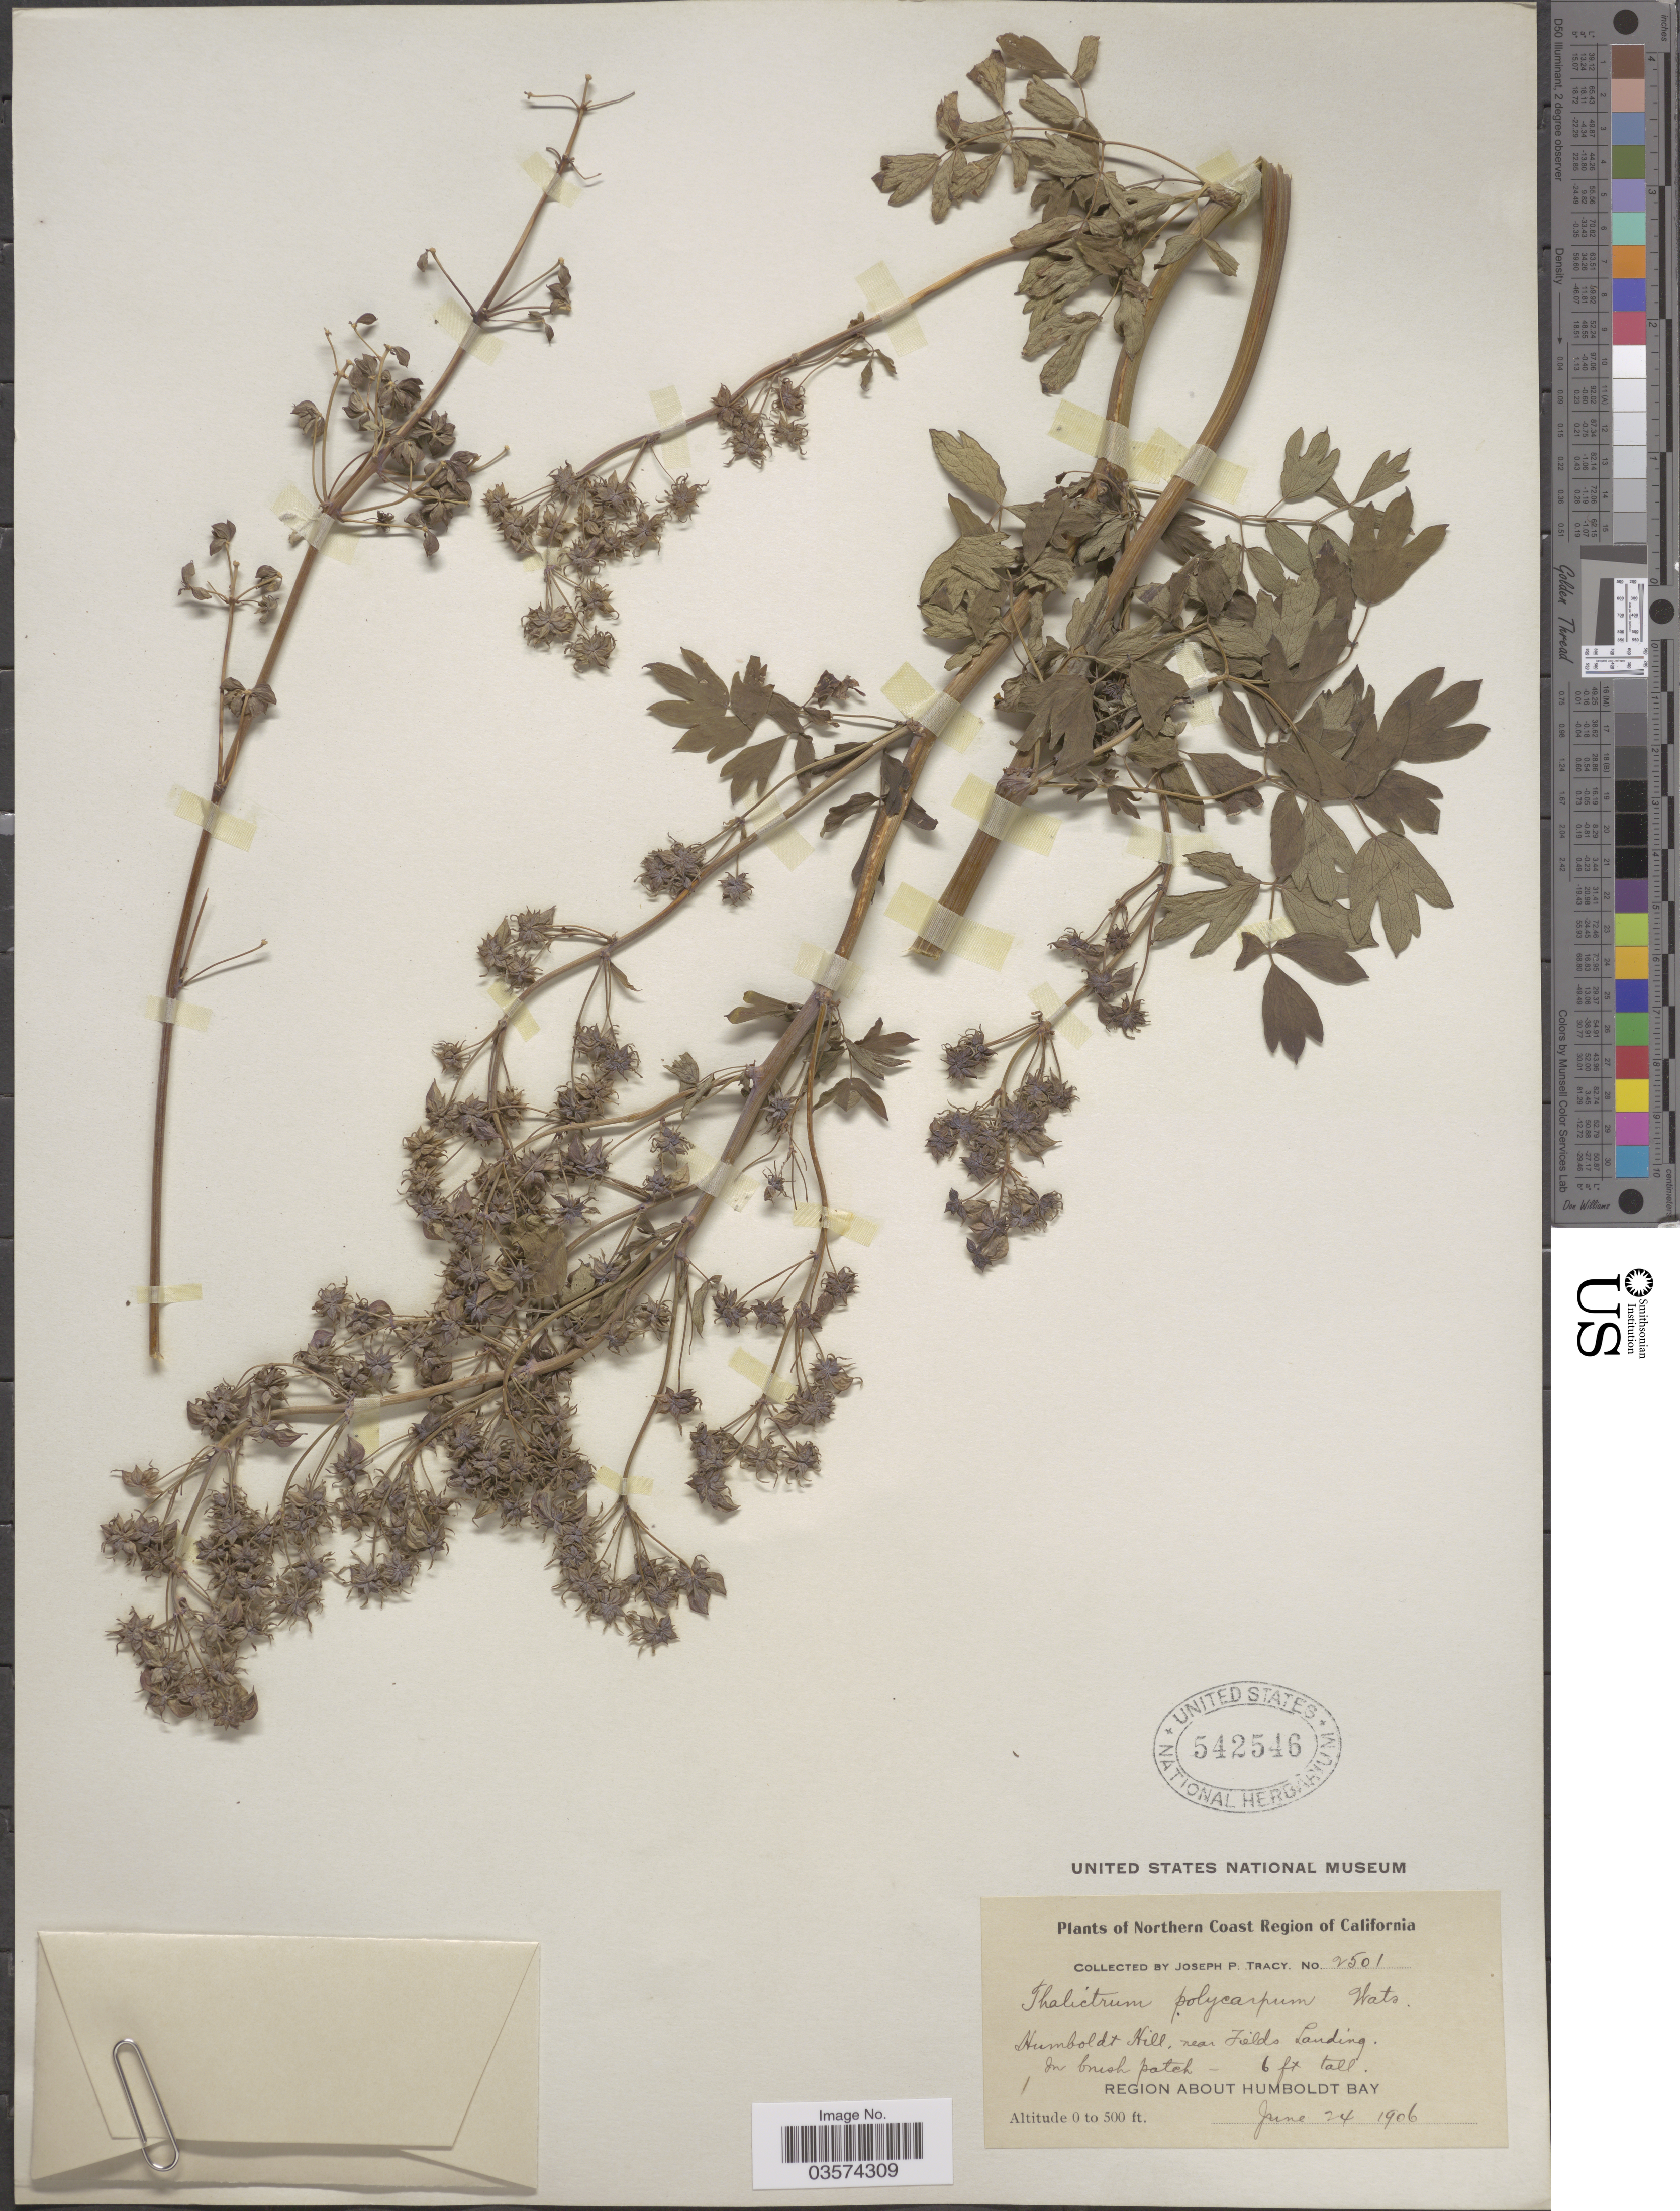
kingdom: Plantae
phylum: Tracheophyta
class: Magnoliopsida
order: Ranunculales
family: Ranunculaceae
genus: Thalictrum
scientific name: Thalictrum polycarpum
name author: (Torr.) S. Watson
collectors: J. Tracy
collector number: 2501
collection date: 1906-06-24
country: United States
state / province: California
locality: Northern Coast Region of California. Humboldt Hill, near Fields Landing. Region about Humboldt Bay.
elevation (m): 0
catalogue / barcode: US 542546